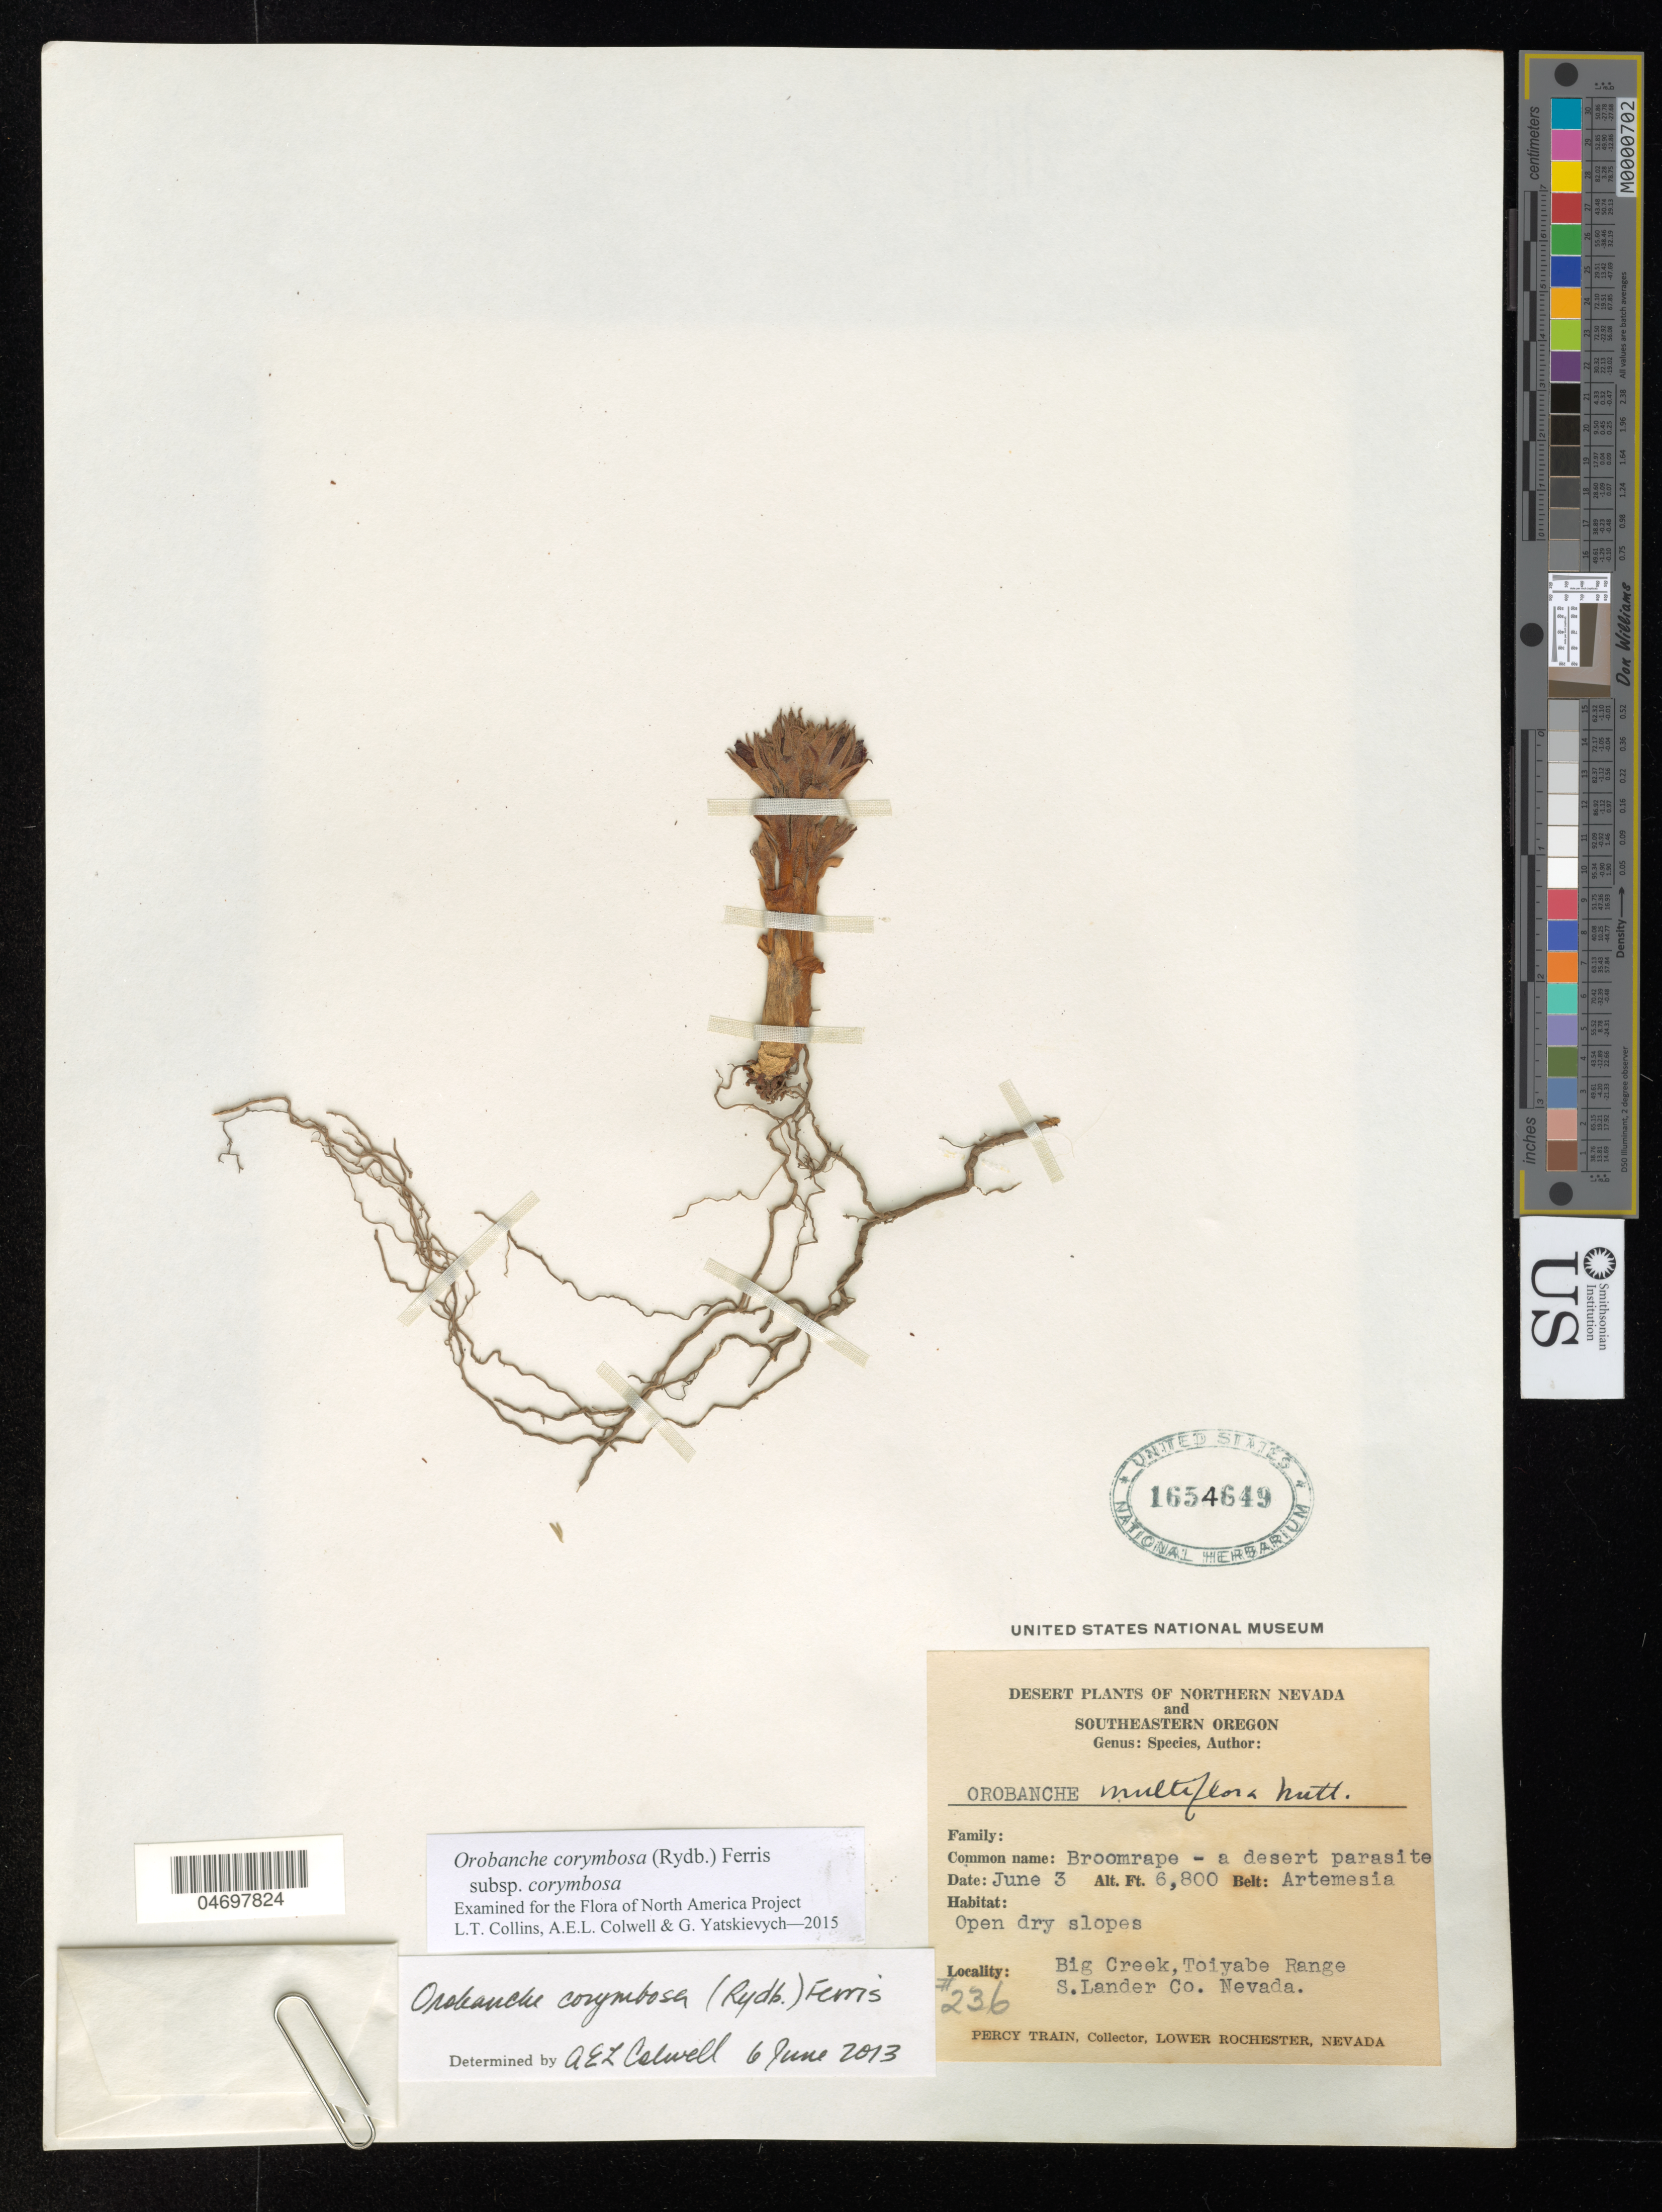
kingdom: Plantae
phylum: Tracheophyta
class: Magnoliopsida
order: Lamiales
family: Orobanchaceae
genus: Orobanche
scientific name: Orobanche corymbosa subsp. corymbosa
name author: (Rydb.) Ferris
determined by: Collins, L. T.; Colwell, A. E.; Yatskievych, G. A.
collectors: P. Train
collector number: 236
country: United States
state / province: Nevada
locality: Northern Nevada, Big Creek, Toiyabe Range, S. Lander Co.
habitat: Open dry slopes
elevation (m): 2134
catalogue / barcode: US 1654649